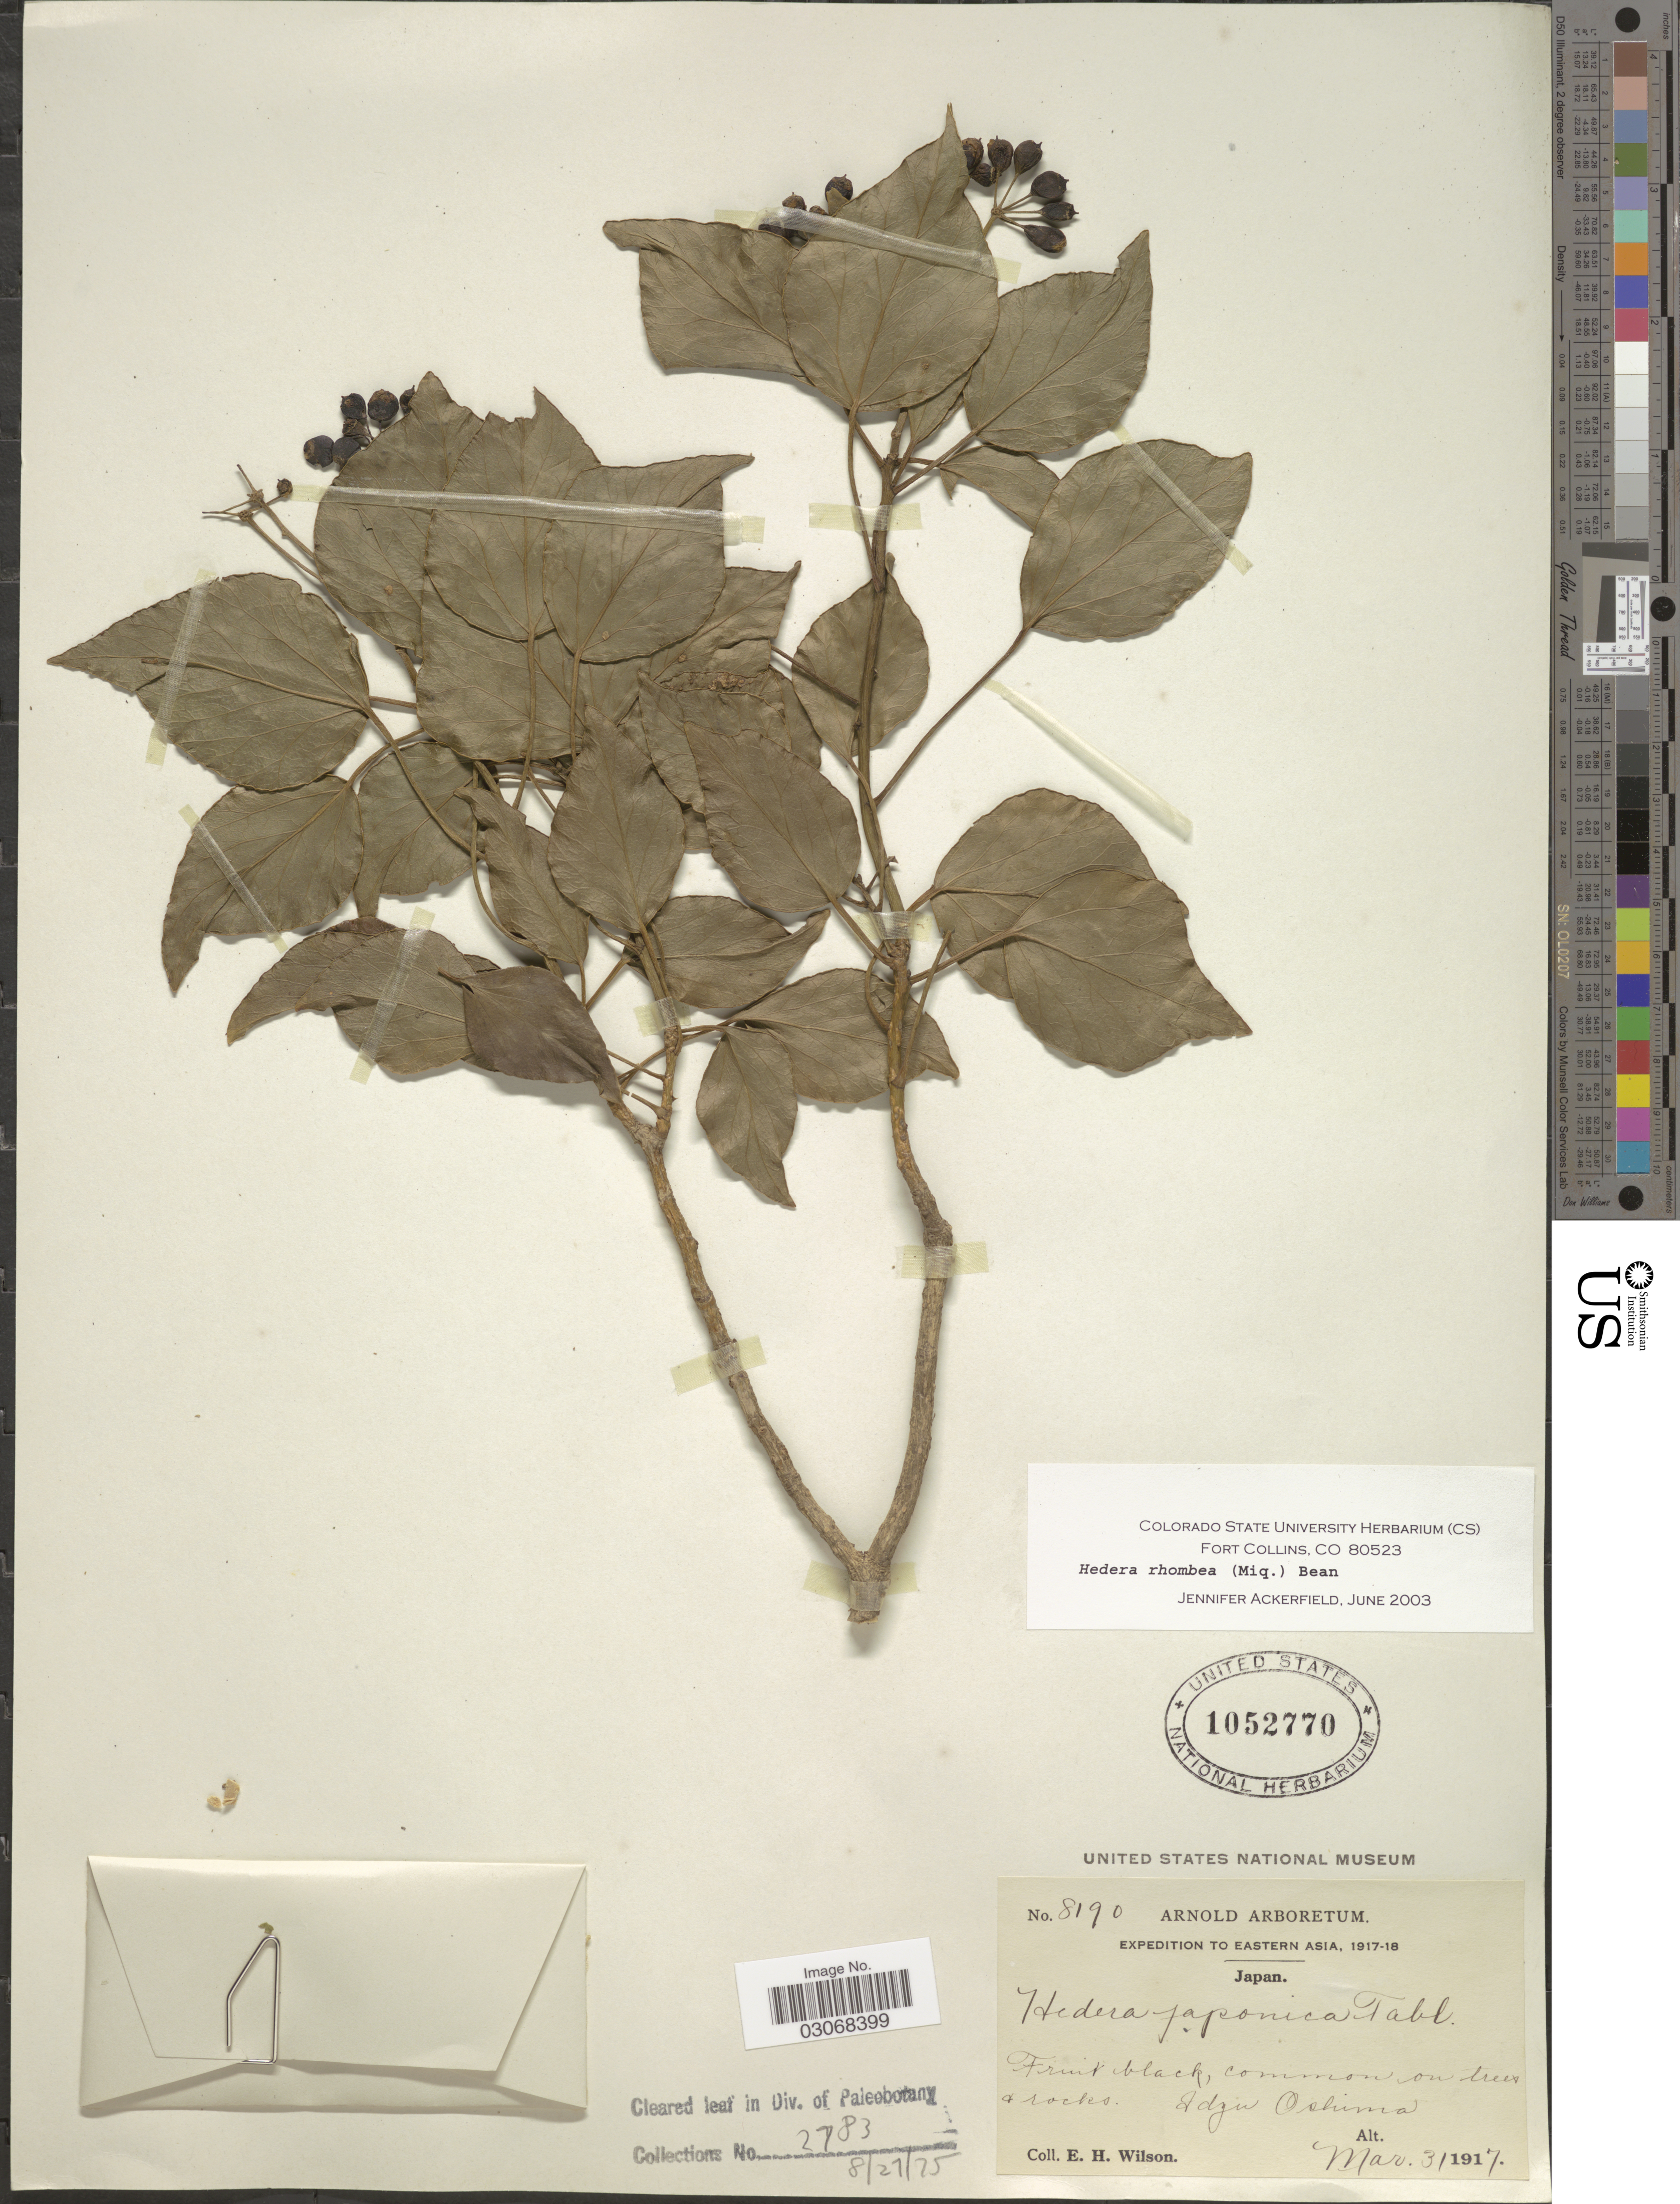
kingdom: Plantae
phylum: Tracheophyta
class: Magnoliopsida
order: Apiales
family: Araliaceae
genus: Hedera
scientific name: Hedera rhombea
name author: (Miq.) Bean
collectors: E. Wilson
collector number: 8190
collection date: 1917-03-31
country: Japan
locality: Eastern Asia. Idzu Oshima.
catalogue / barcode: US 1052770